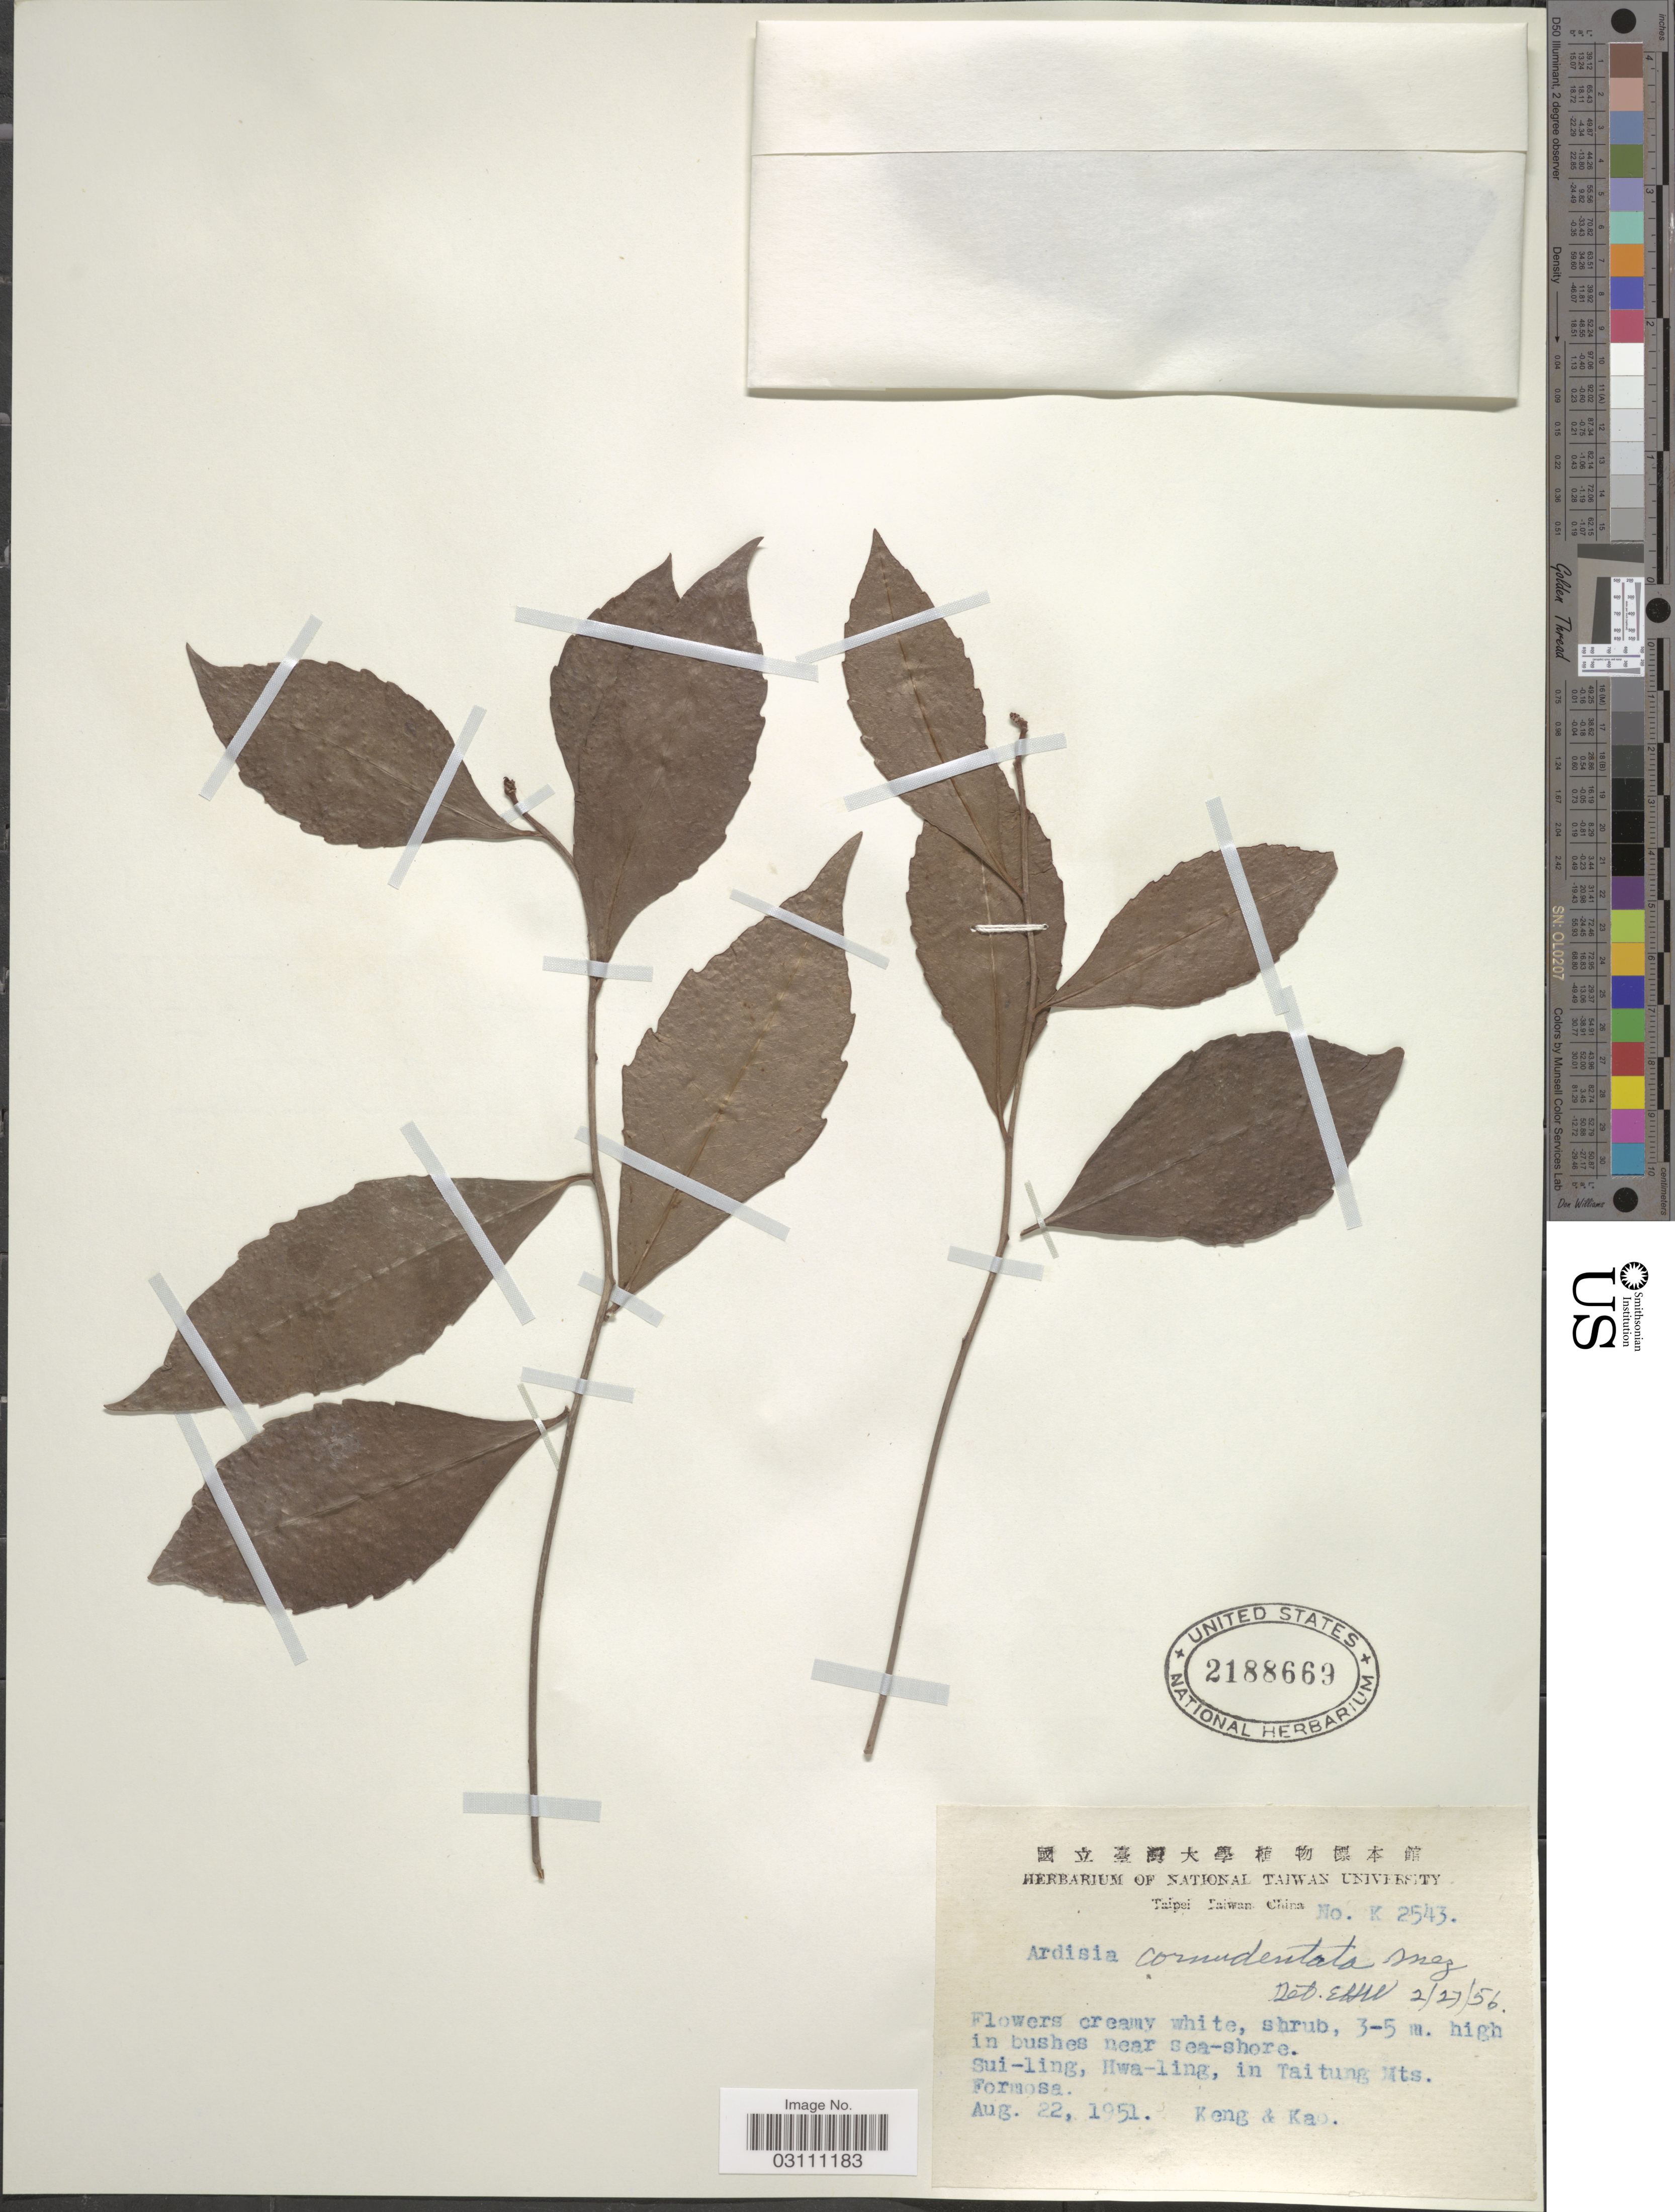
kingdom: Plantae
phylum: Tracheophyta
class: Magnoliopsida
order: Ericales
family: Primulaceae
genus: Ardisia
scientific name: Ardisia cornudentata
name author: Mez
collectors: -- Keng & -. Kao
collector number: K2543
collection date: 1951-08-22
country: Taiwan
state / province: Taitung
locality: Sui-ling, Hwa-ling, in Taitung Mts. Formosa.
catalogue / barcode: US 2188669